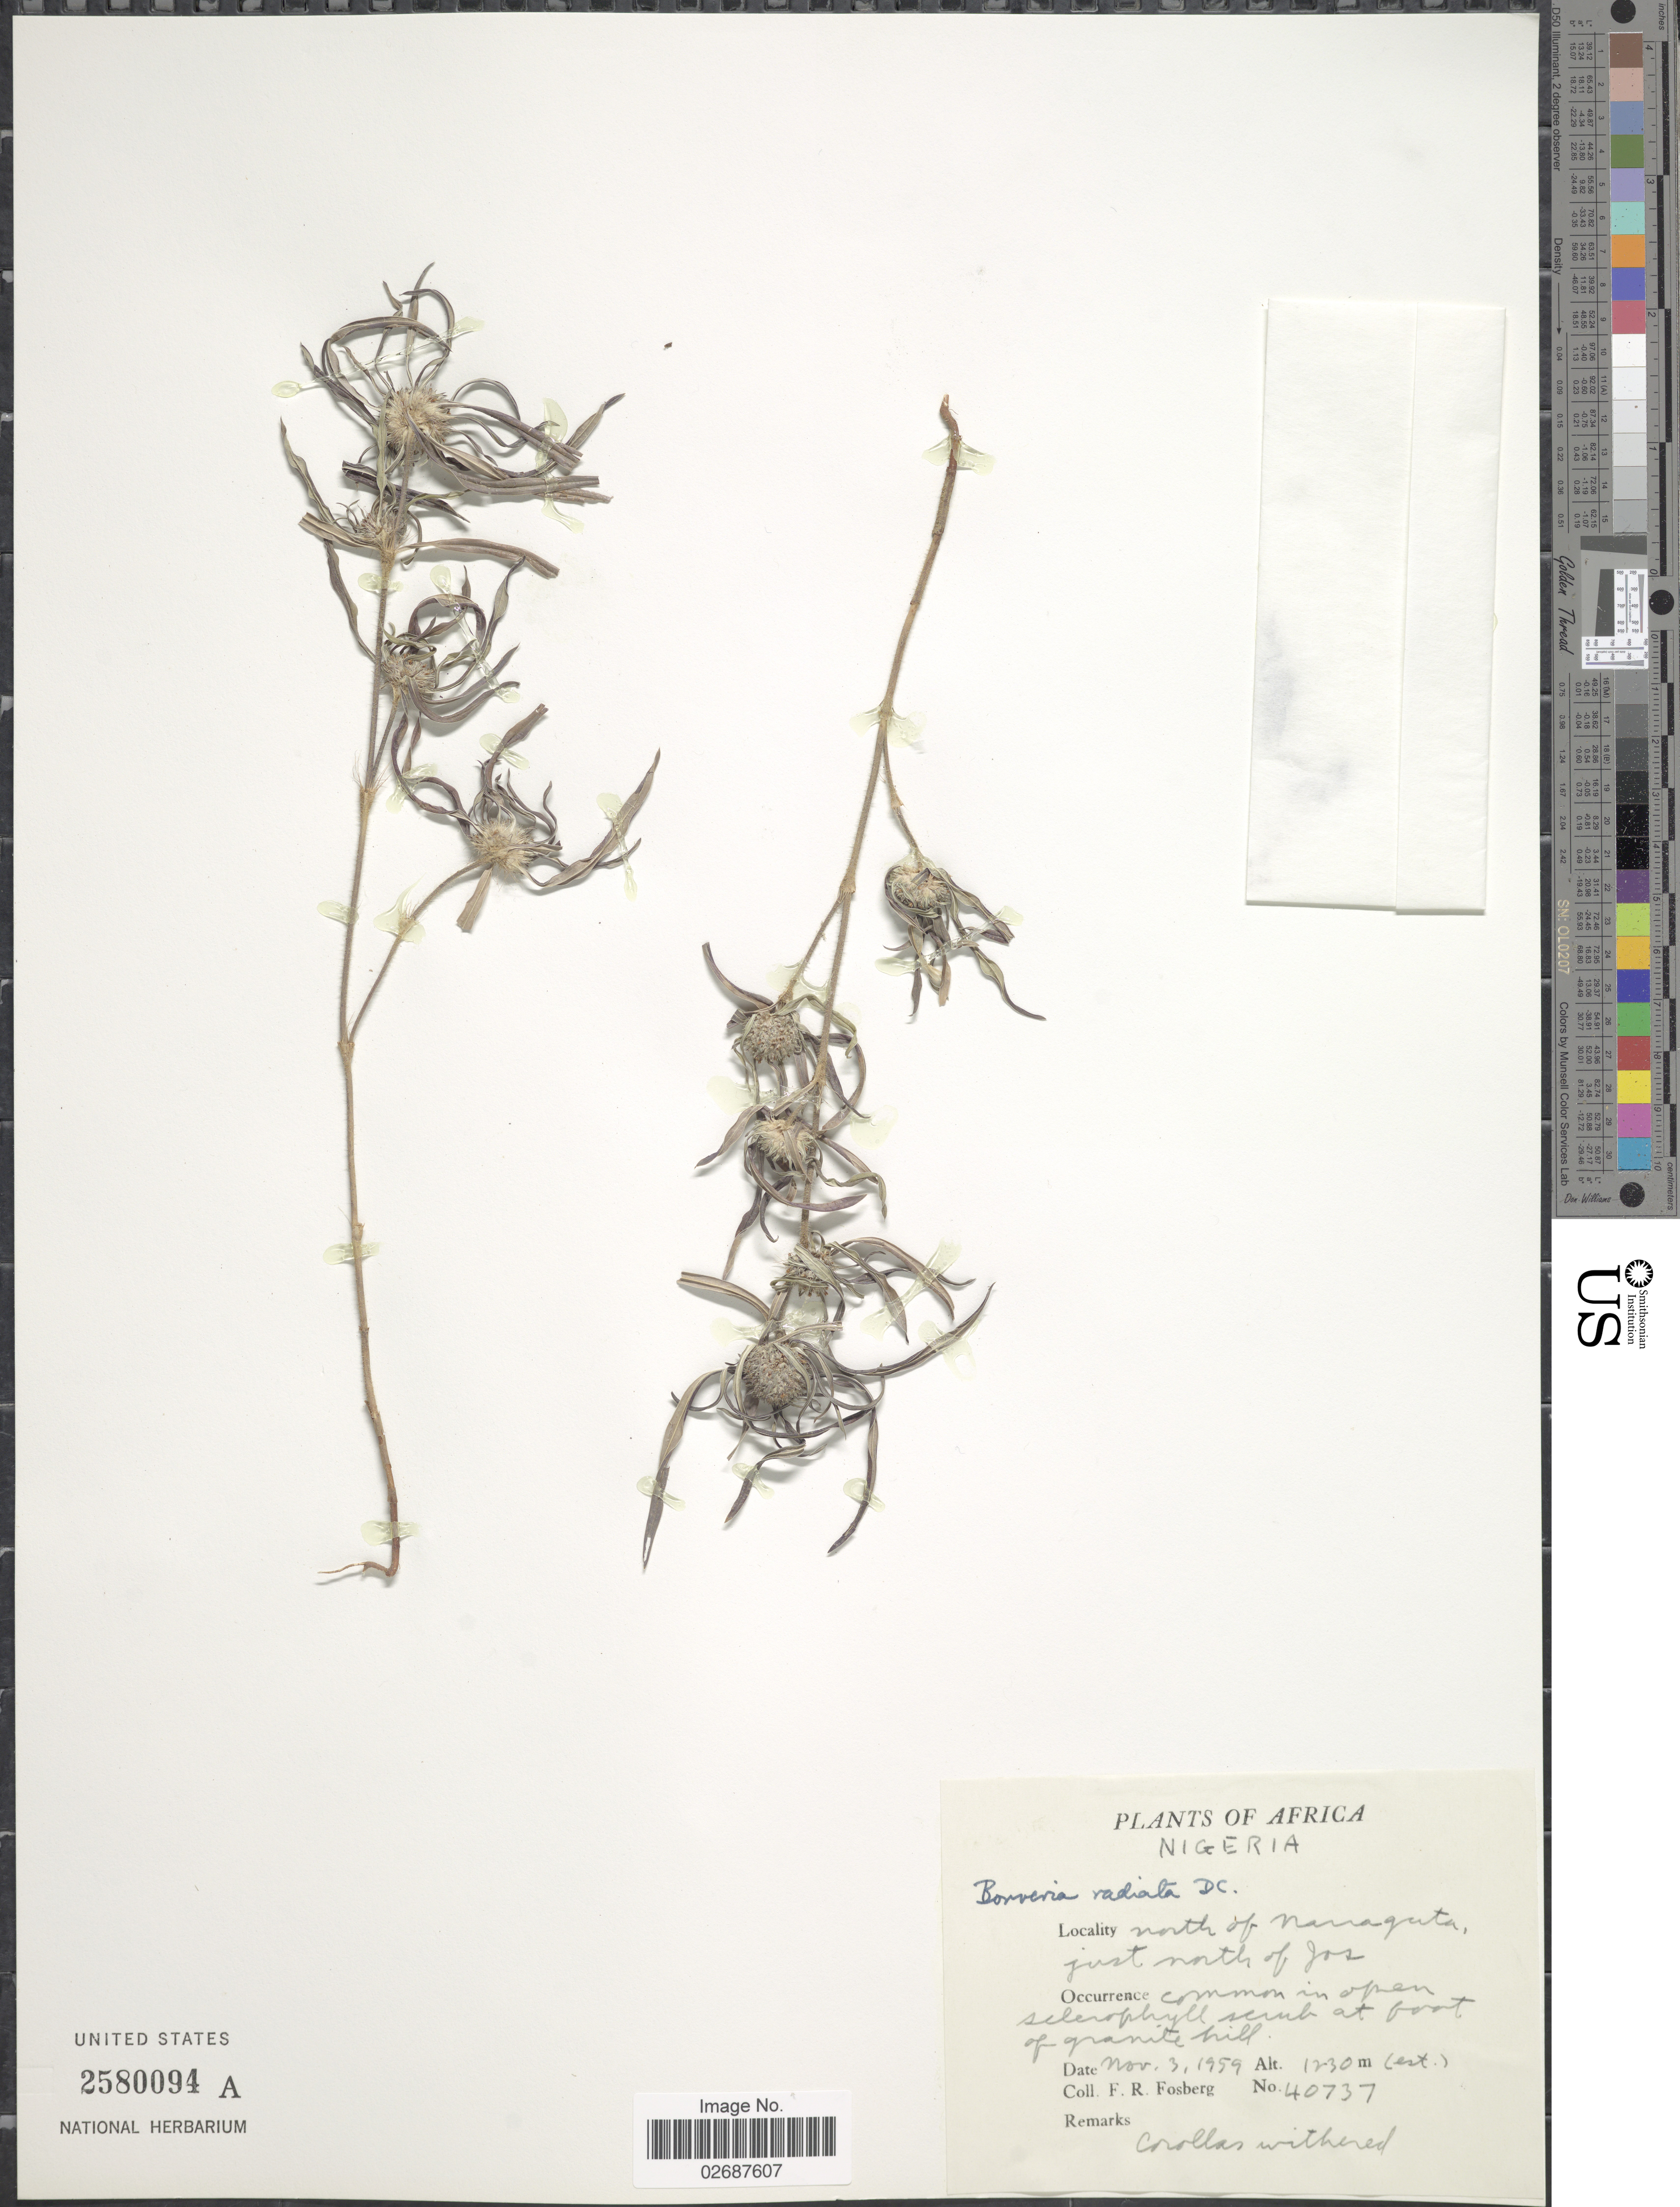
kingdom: Plantae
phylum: Tracheophyta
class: Magnoliopsida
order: Gentianales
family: Rubiaceae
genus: Borreria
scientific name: Borreria radiata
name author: DC.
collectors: F. R. Fosberg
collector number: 40737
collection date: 1959-11-03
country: Nigeria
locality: North of Narraguta, just north of Jos, at foot of granite hill.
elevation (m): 1230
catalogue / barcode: US 2580094A